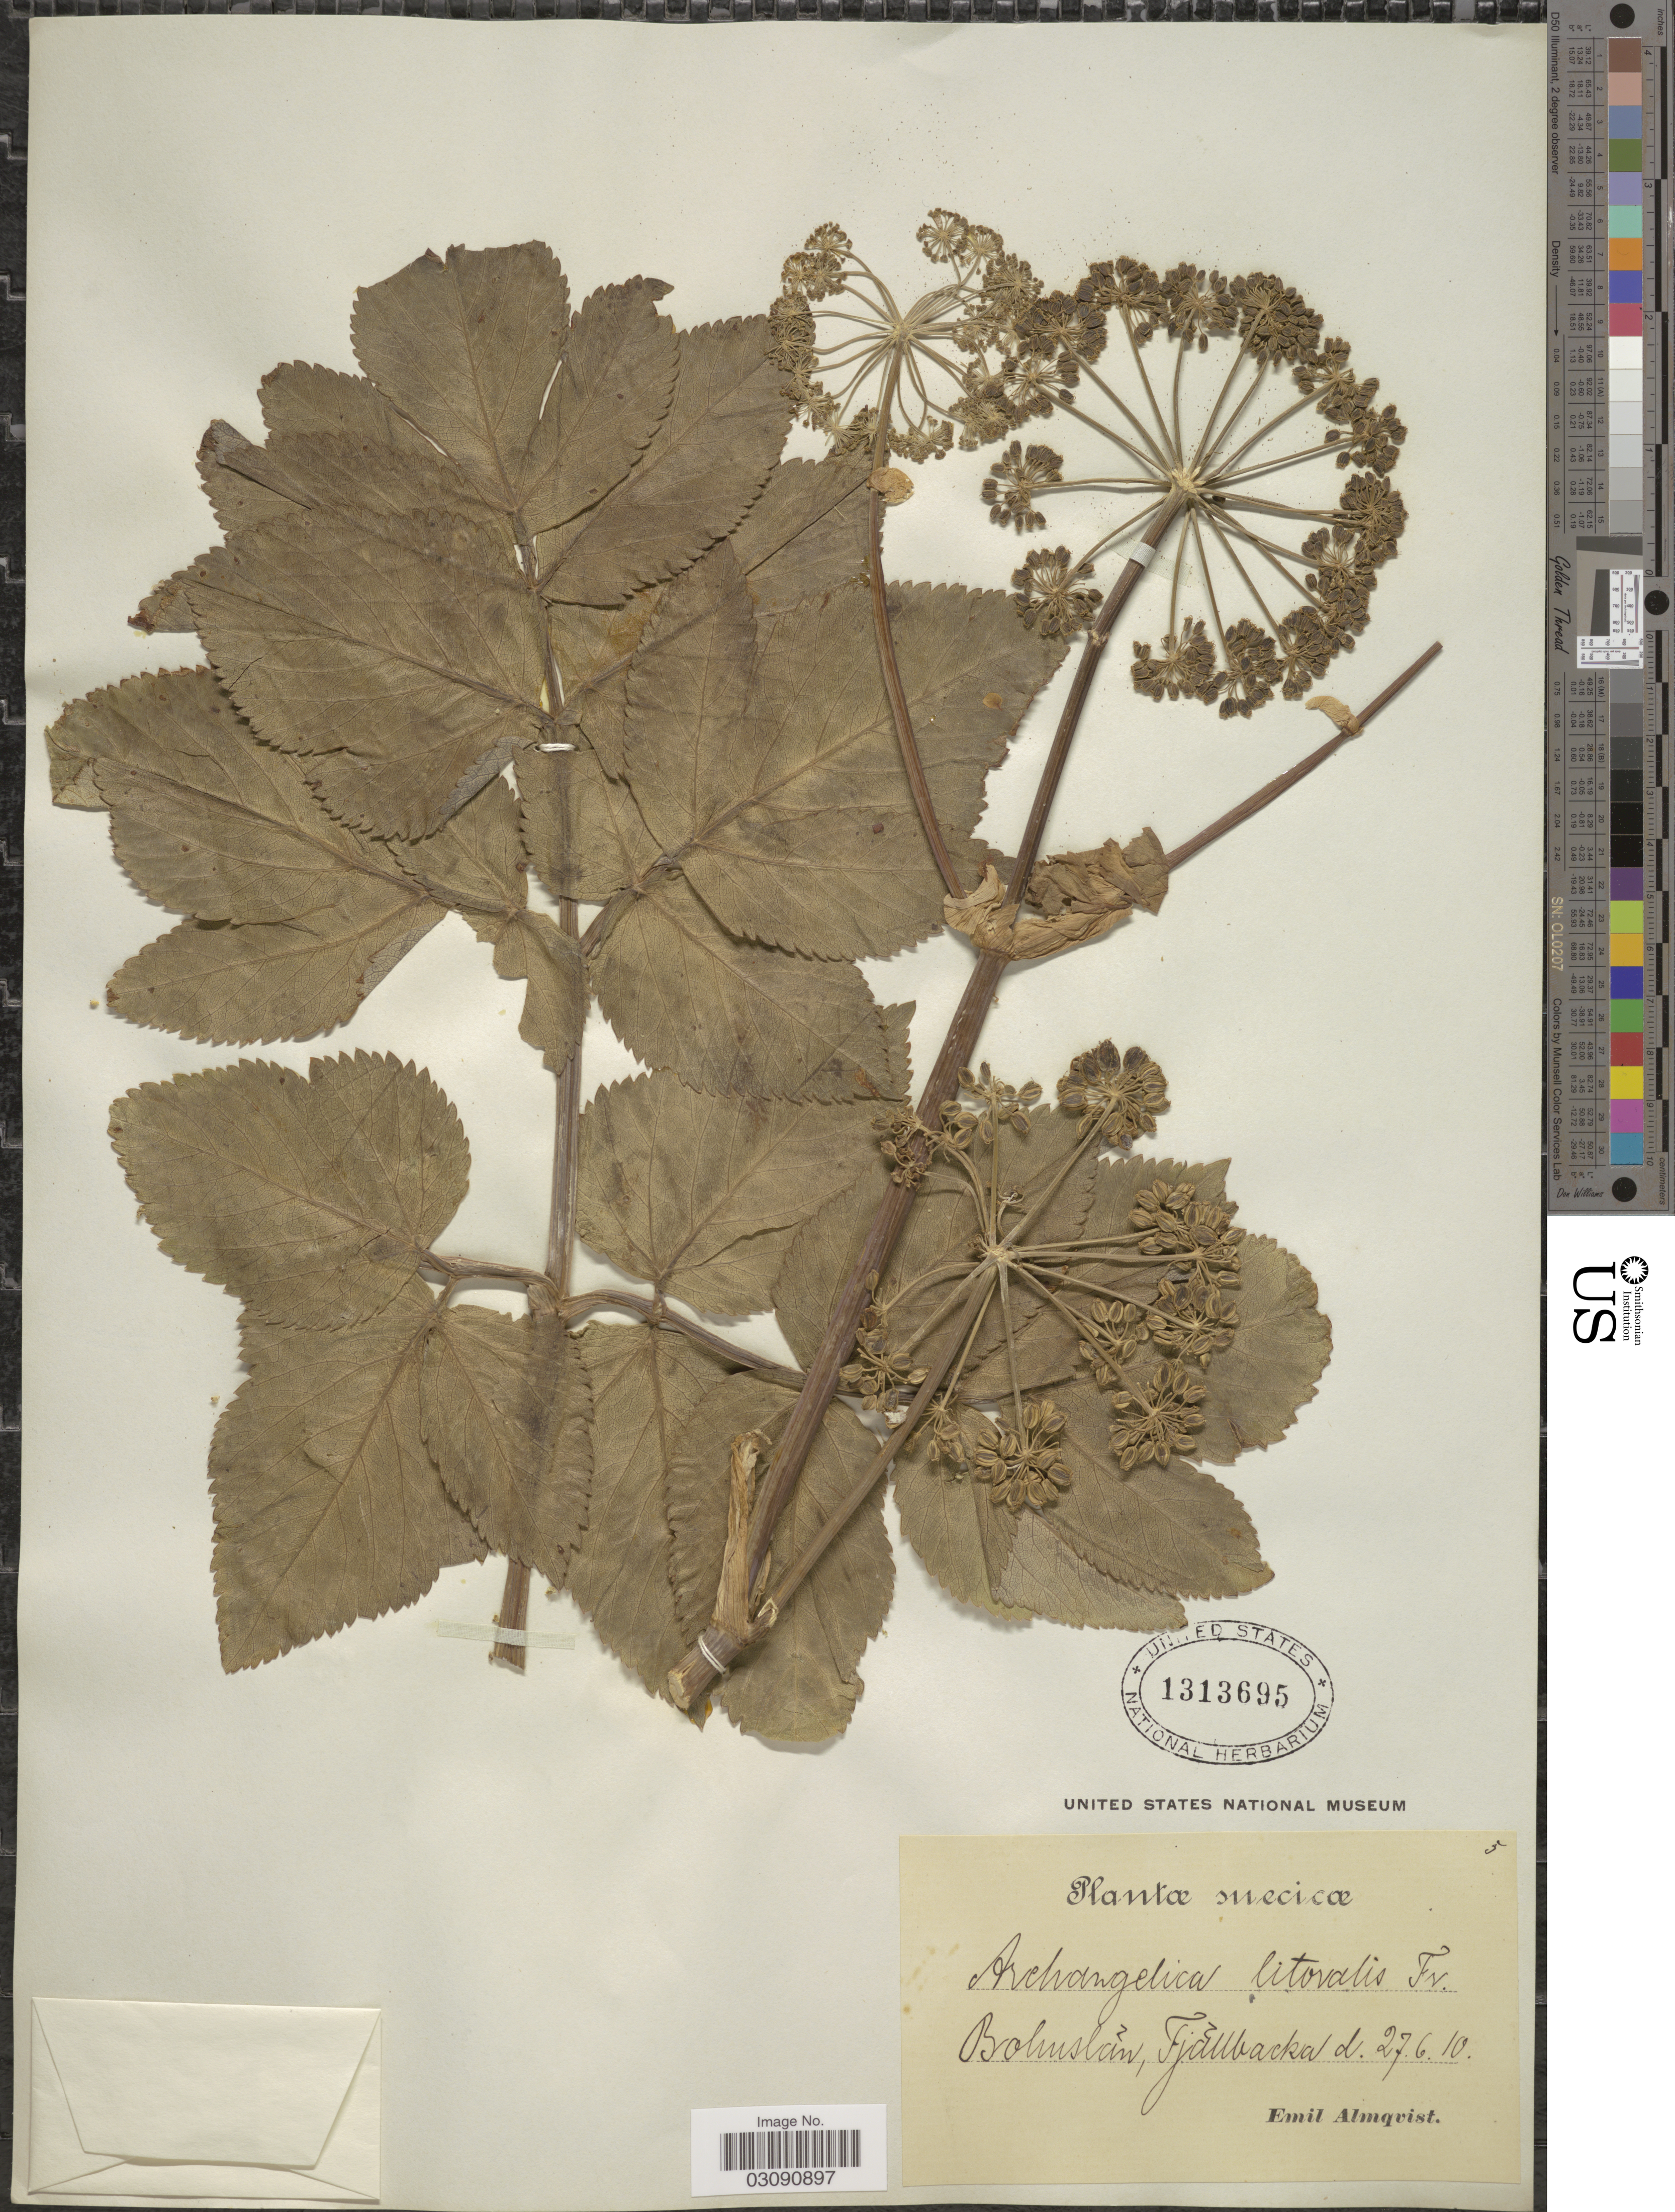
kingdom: Plantae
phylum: Tracheophyta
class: Magnoliopsida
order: Apiales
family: Apiaceae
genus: Archangelica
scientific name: Archangelica littoralis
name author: C. Agardh ex DC.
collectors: E. Almqvist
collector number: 5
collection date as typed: Transcribed d/m/y: 27/6/10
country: Sweden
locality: Sueicæ, Bohuslán, Fjallbacka.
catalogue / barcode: US 1313695